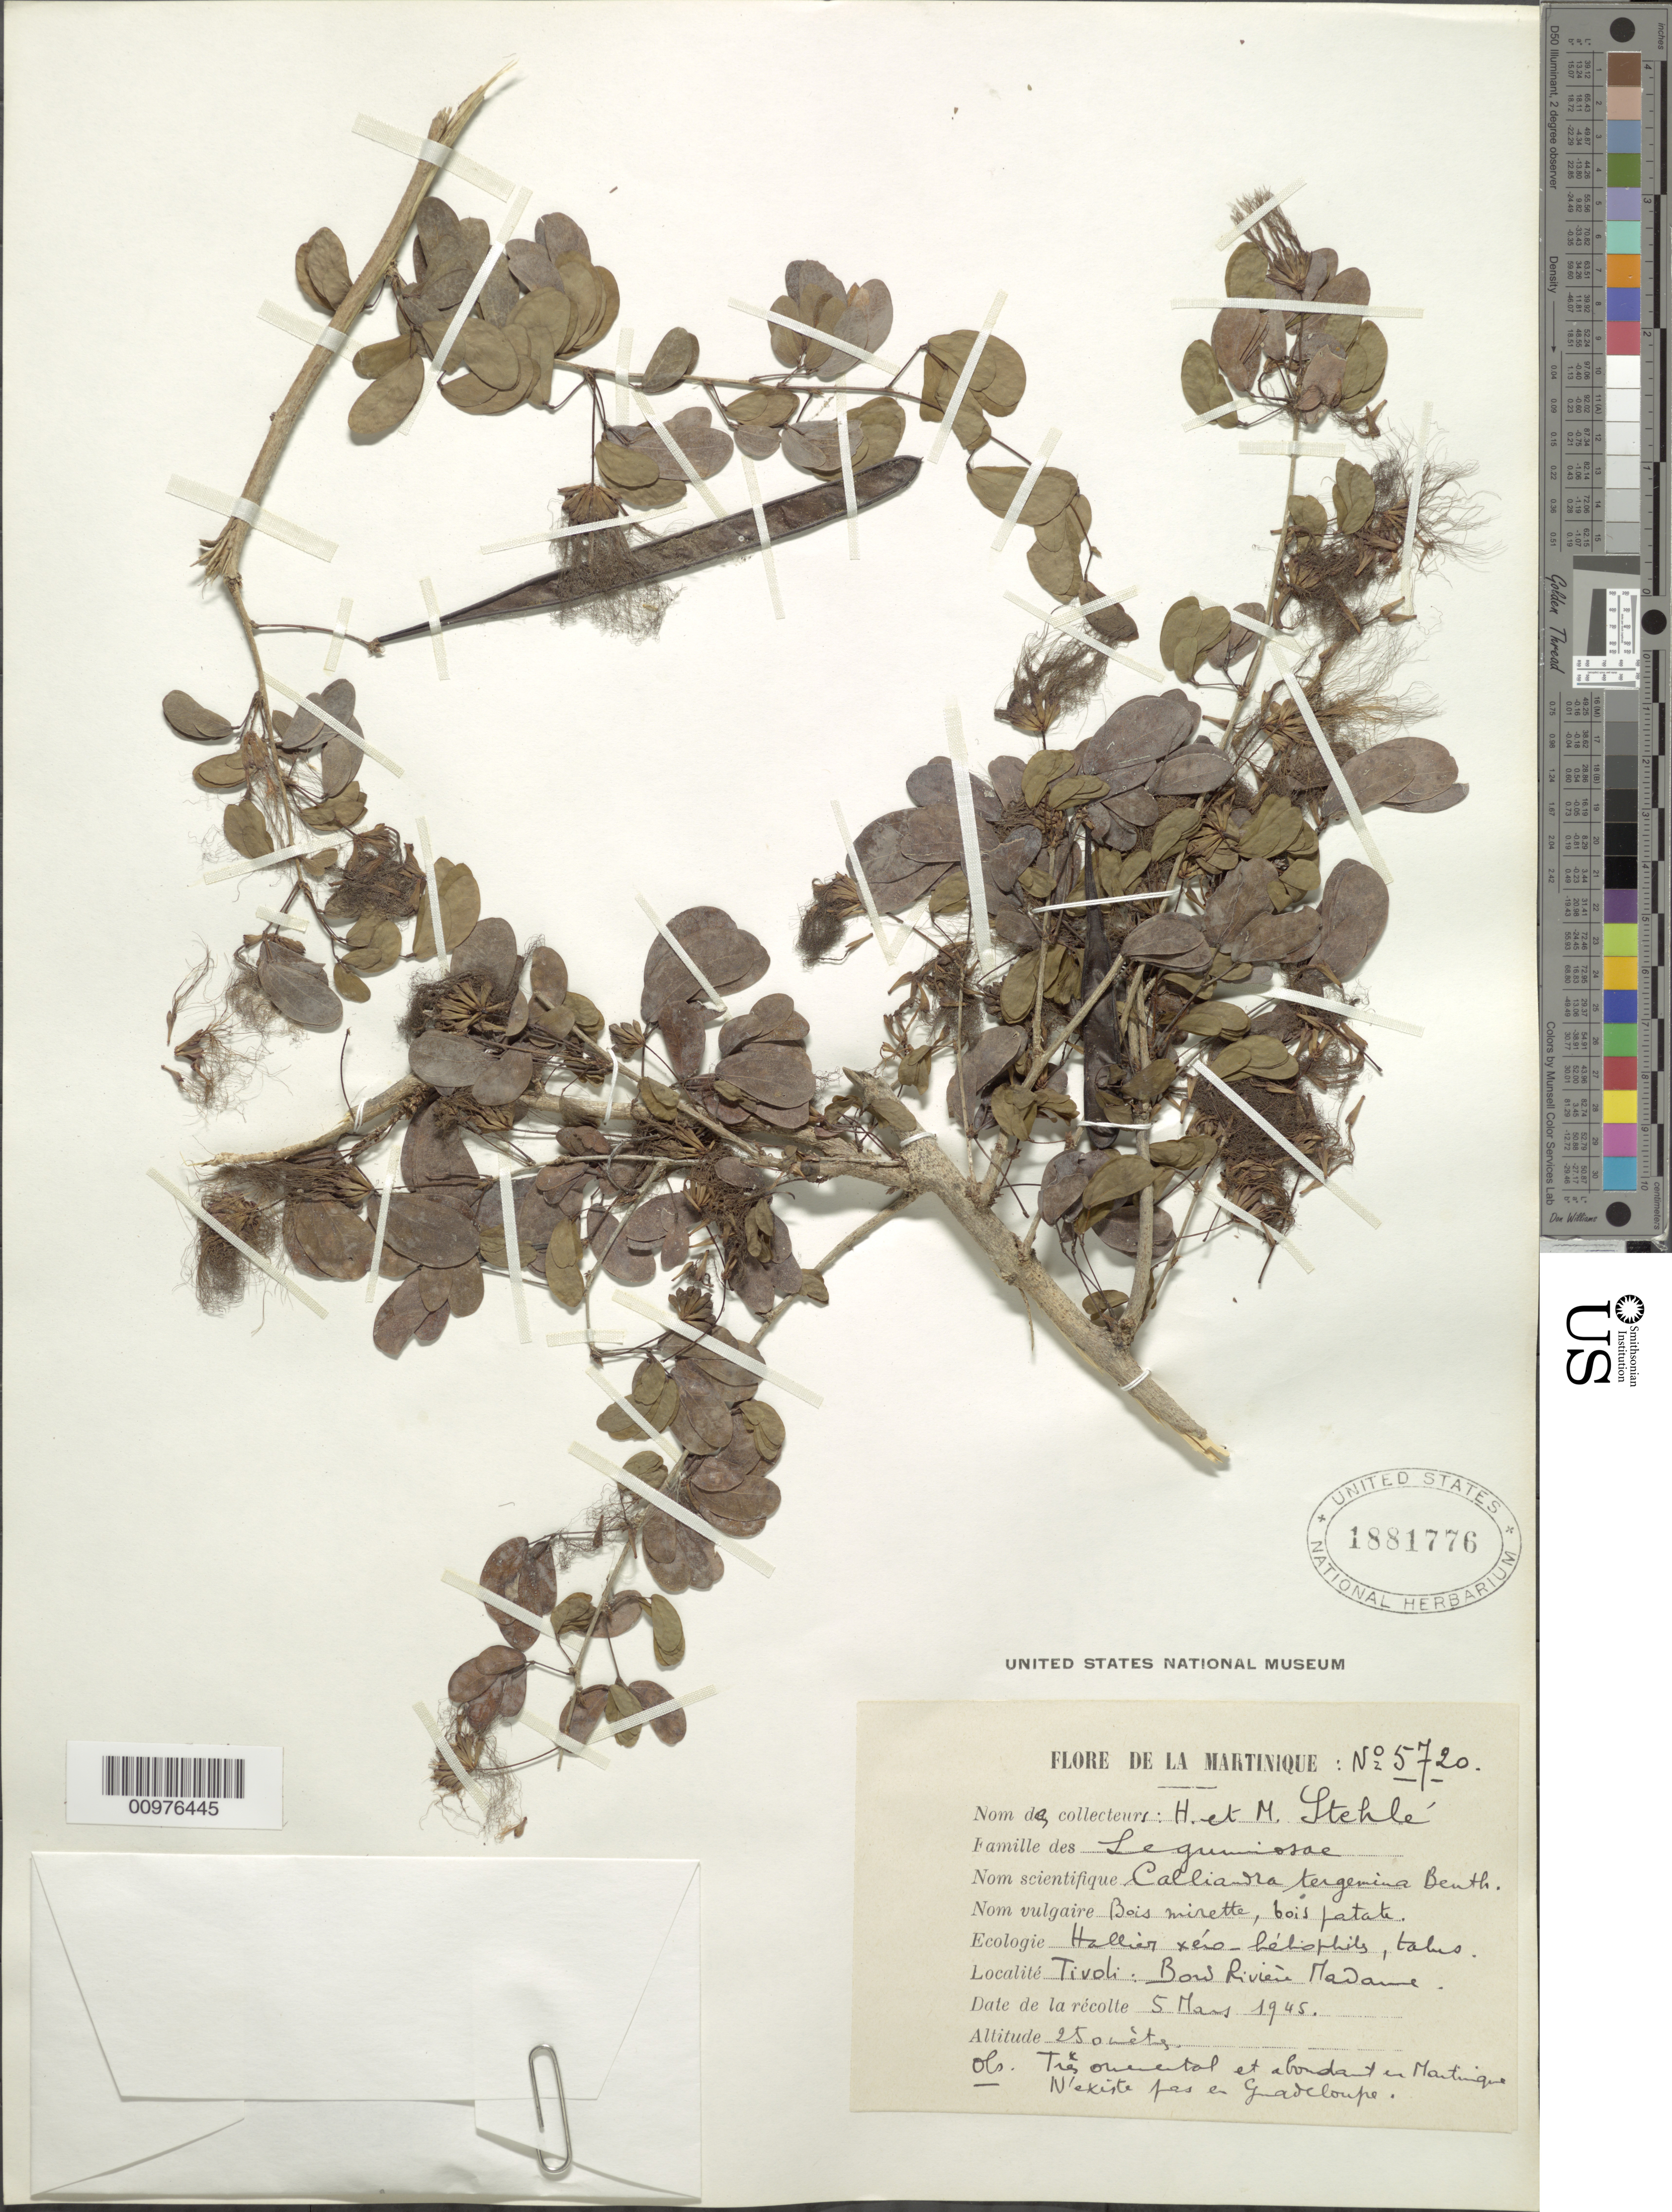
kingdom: Plantae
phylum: Tracheophyta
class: Magnoliopsida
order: Fabales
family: Fabaceae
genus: Calliandra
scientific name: Calliandra tergemina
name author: (L.) Benth.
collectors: H. Stehlé & M. Stehlé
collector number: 5720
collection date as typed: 05 Mar 1945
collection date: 1945-03-05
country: Martinique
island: Martinique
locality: Tivoli; Bow Riverie Madame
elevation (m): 250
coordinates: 0 N, 0 E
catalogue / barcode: US 1881776